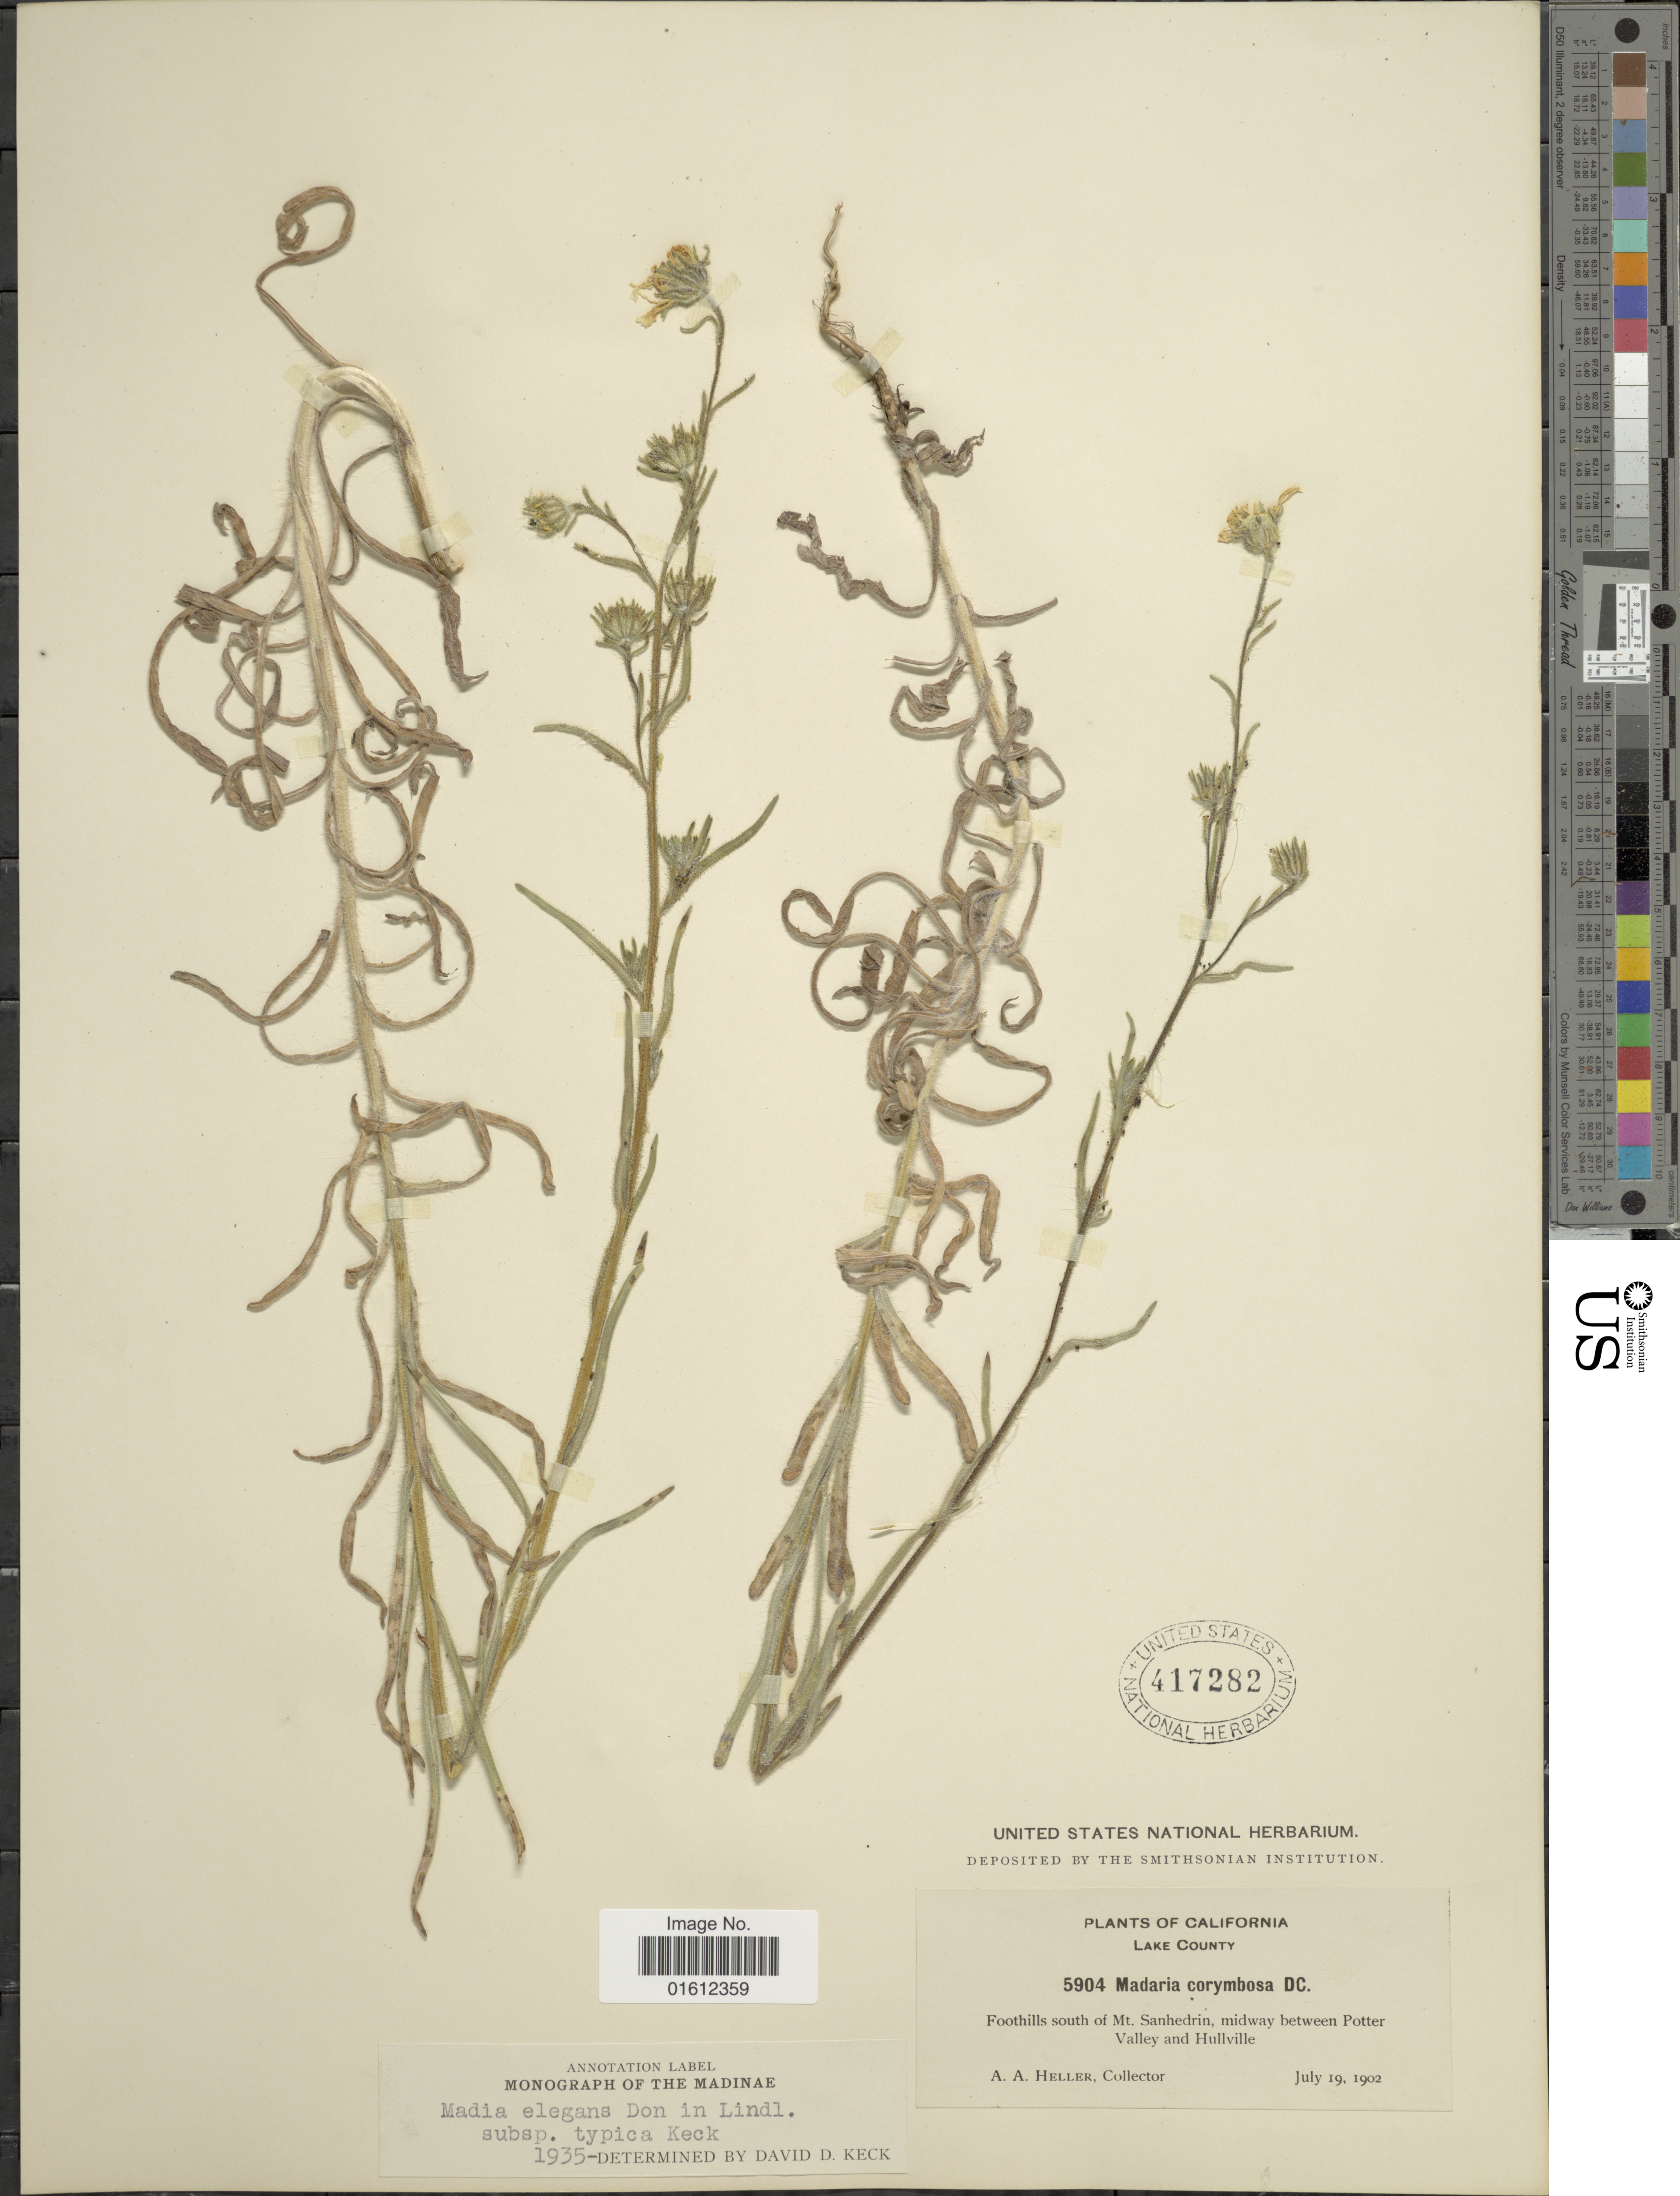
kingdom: Plantae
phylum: Tracheophyta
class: Magnoliopsida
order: Asterales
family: Asteraceae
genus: Madia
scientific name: Madia elegans subsp. elegans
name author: D. Don ex Lindl.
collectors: A. A. Heller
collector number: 5904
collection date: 1902-07-19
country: United States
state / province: California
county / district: Lake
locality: Lake County. Foothills south of Mt. Sanhedrin, nidway between Potter Valley and Hullville.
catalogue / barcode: US 417282